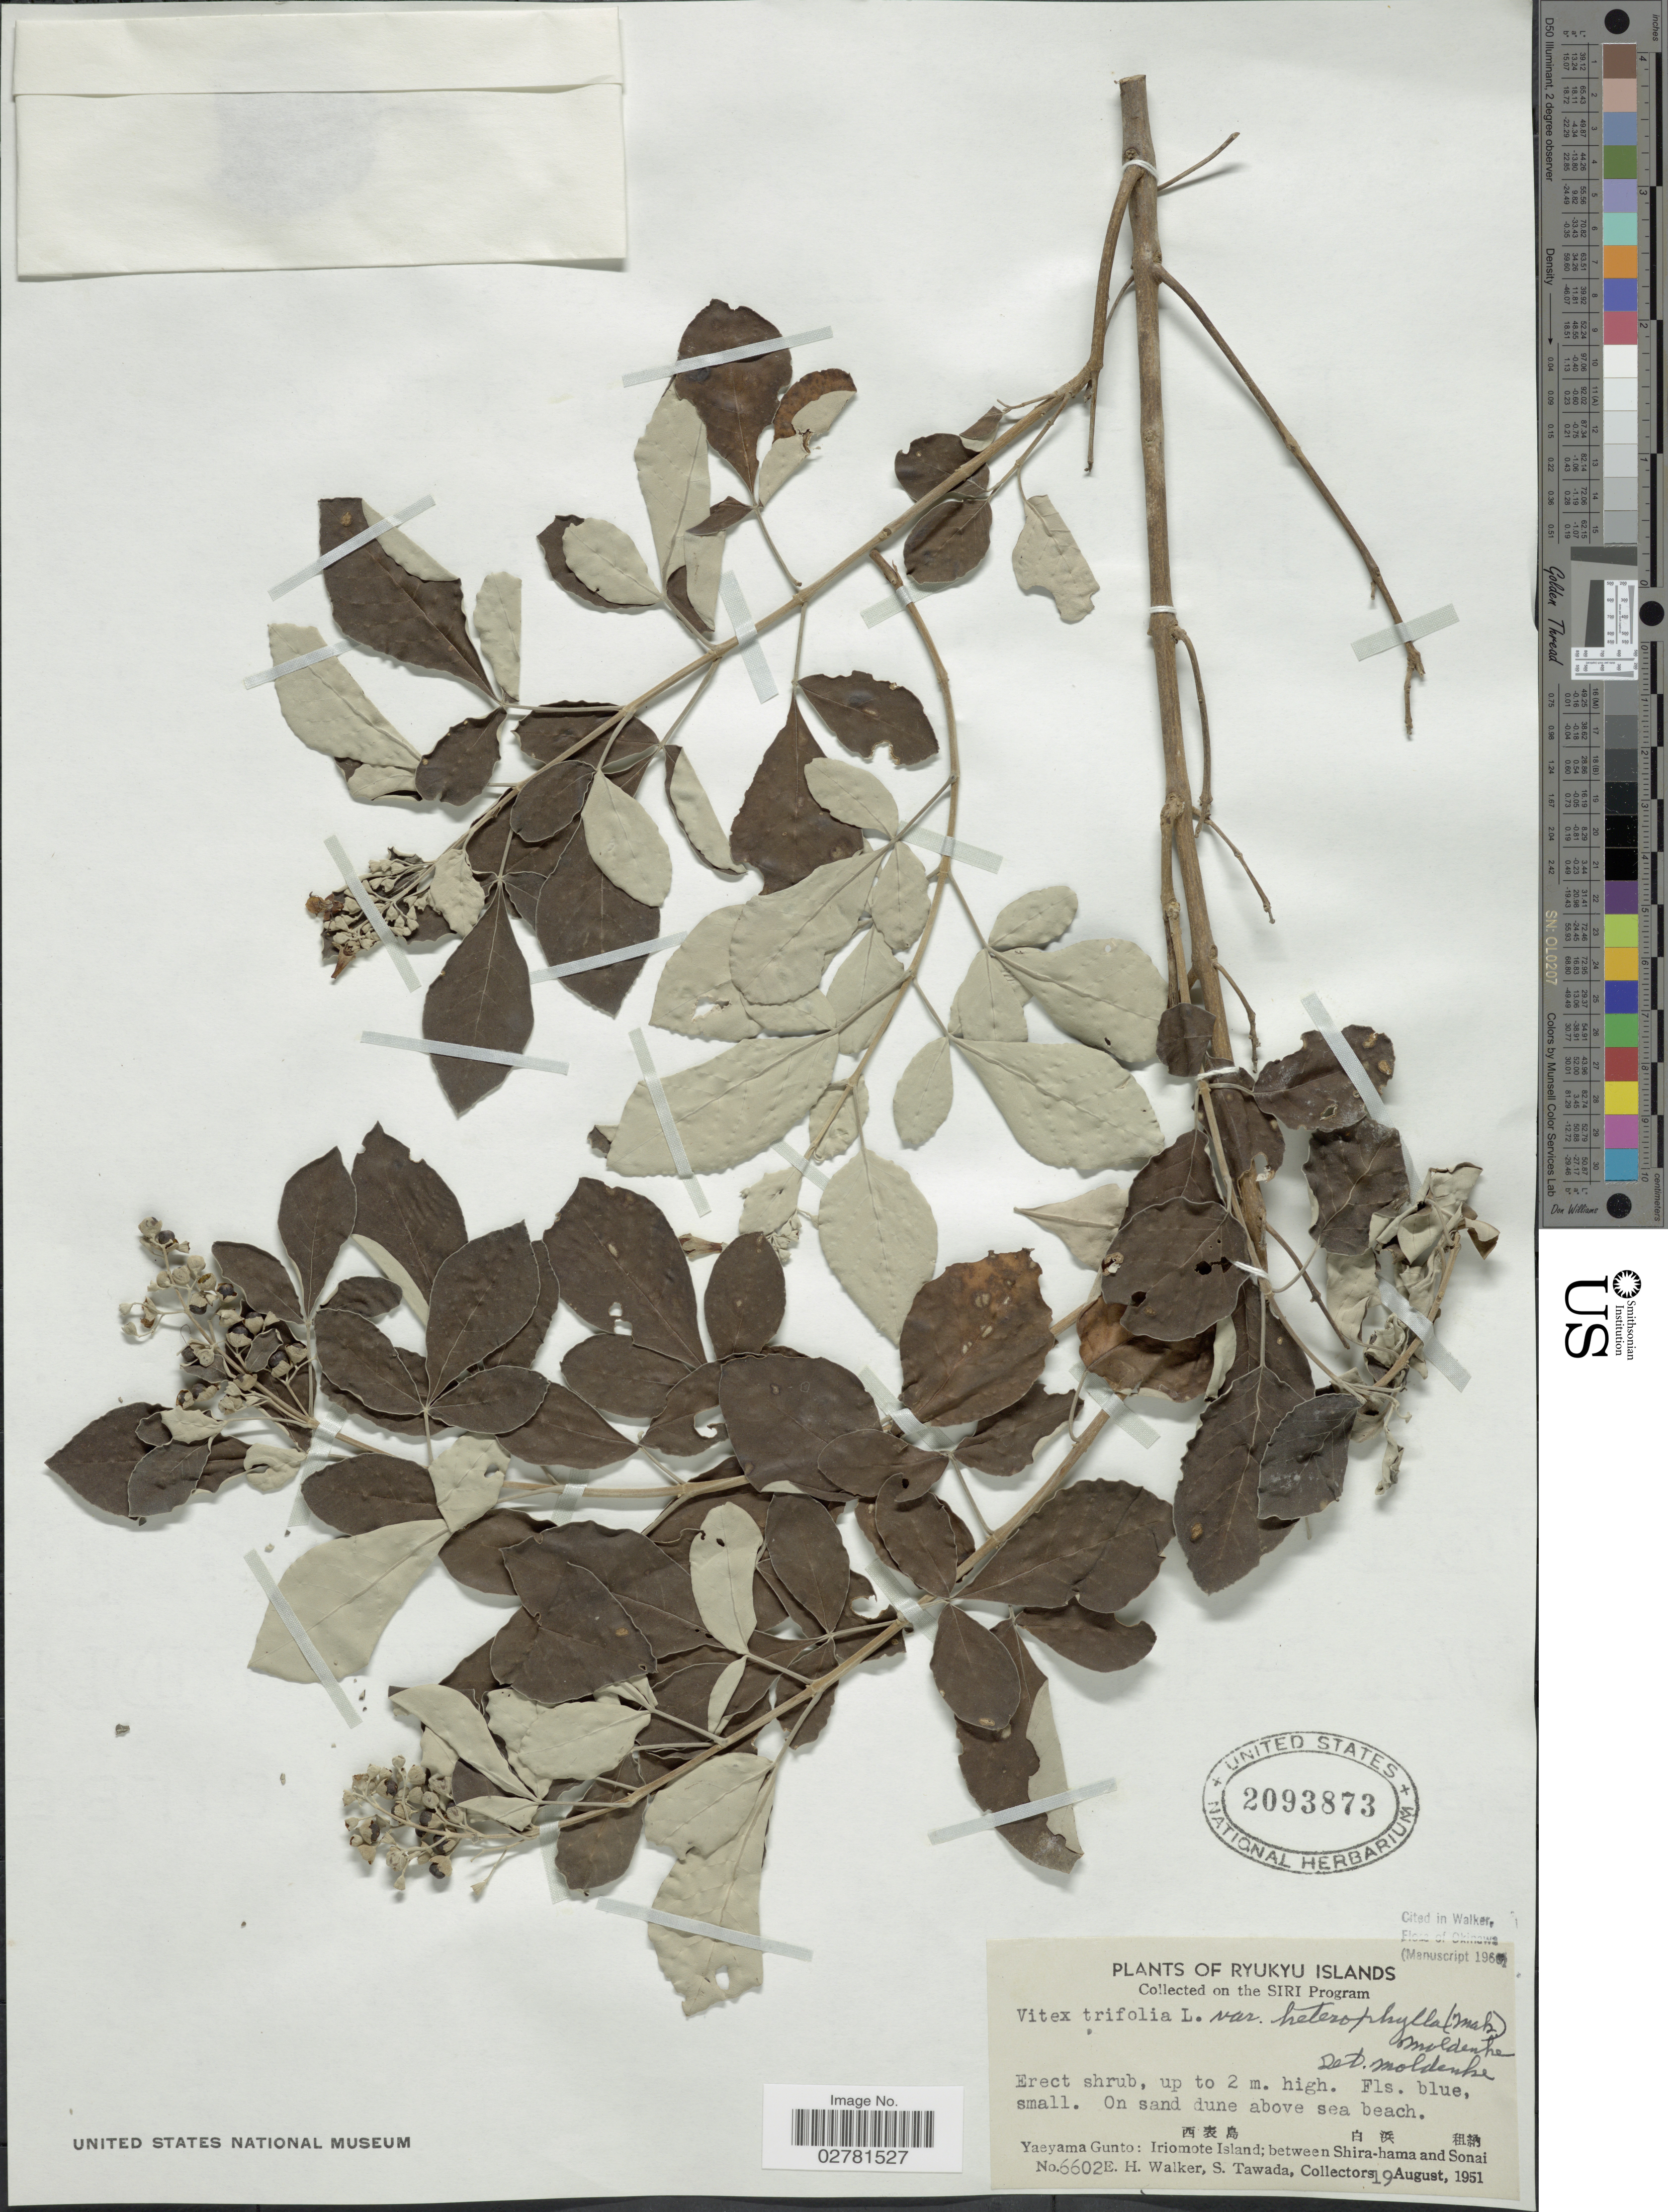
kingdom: Plantae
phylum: Tracheophyta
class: Magnoliopsida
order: Lamiales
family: Lamiaceae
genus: Vitex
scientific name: Vitex trifolia var. heterophylla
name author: (Hort. Mak.) Moldenke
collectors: E. H. Walker & S. Tawada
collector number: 6602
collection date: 1951-08-19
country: Japan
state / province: Okinawa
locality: Ryukyu Islands. Yaeyama Gunto: Iriomote Island; between Shira-hama and Sonai.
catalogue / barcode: US 2093873